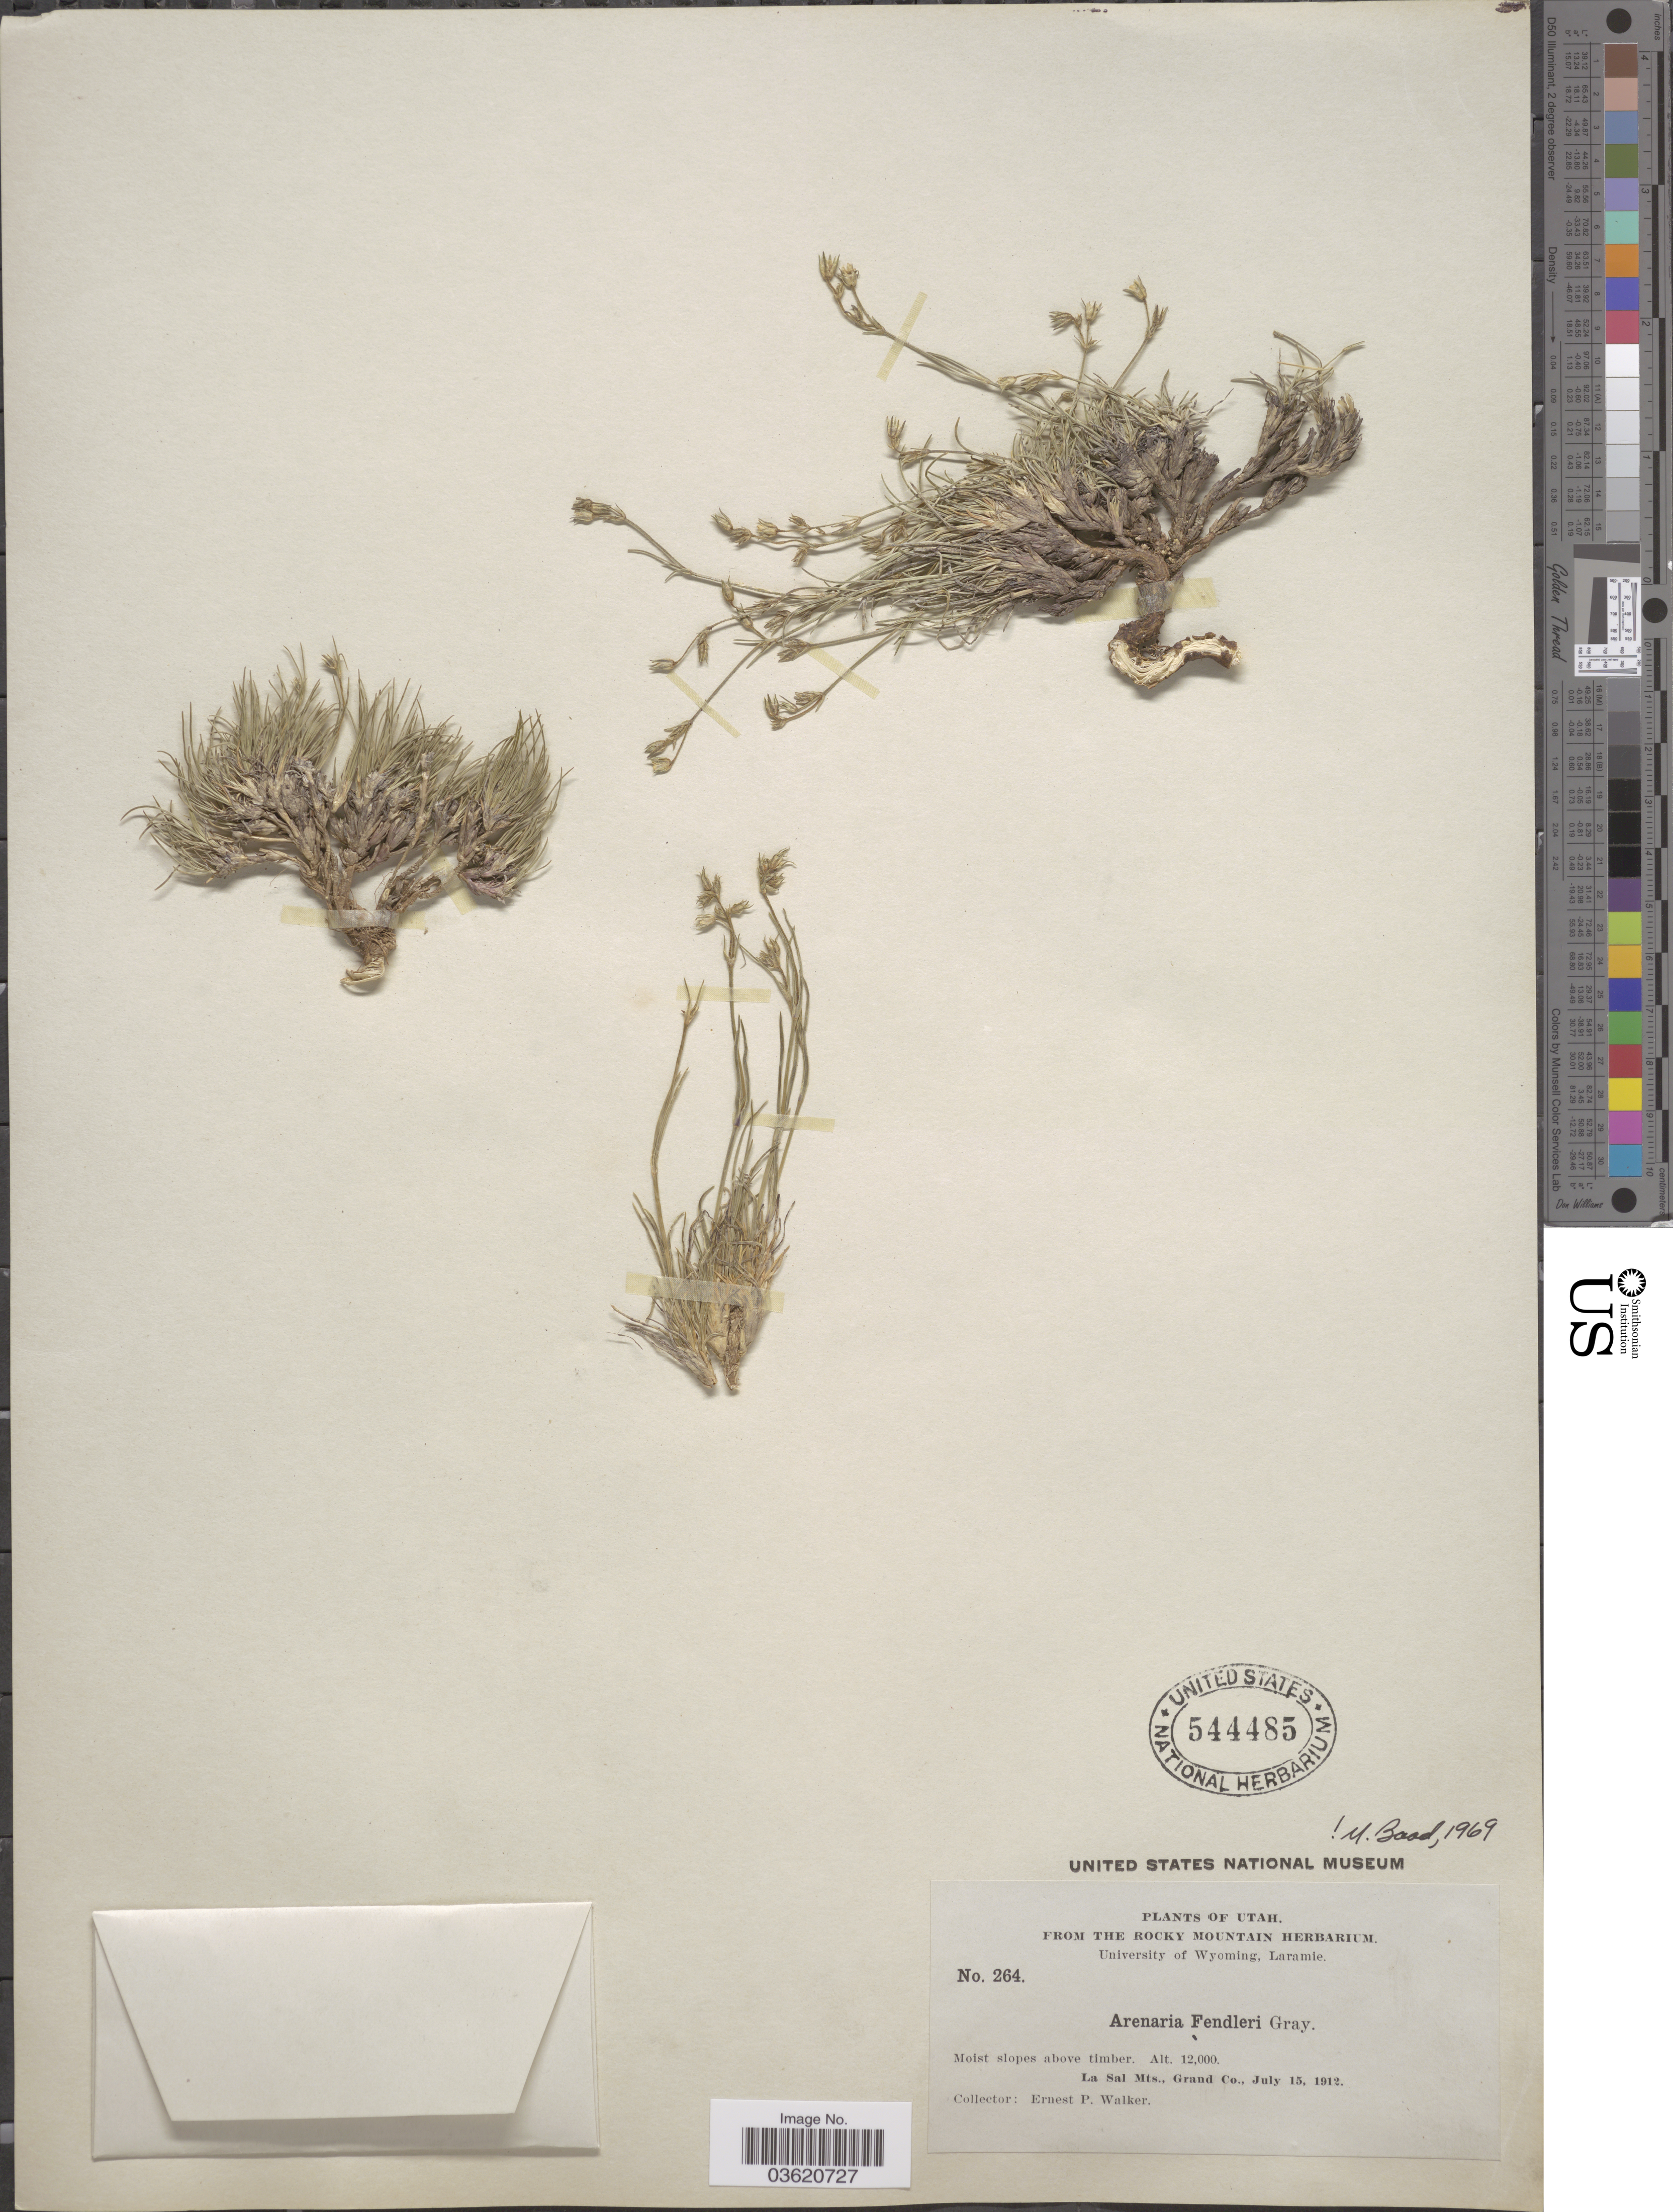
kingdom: Plantae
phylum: Tracheophyta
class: Magnoliopsida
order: Caryophyllales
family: Caryophyllaceae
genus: Eremogone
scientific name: Eremogone fendleri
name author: (A. Gray) Ikonn.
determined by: U.S. National Herbarium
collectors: E. P. Walker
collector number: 264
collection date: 1912-07-15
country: United States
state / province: Utah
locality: La Sal Mts., Grand Co.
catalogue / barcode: US 544485